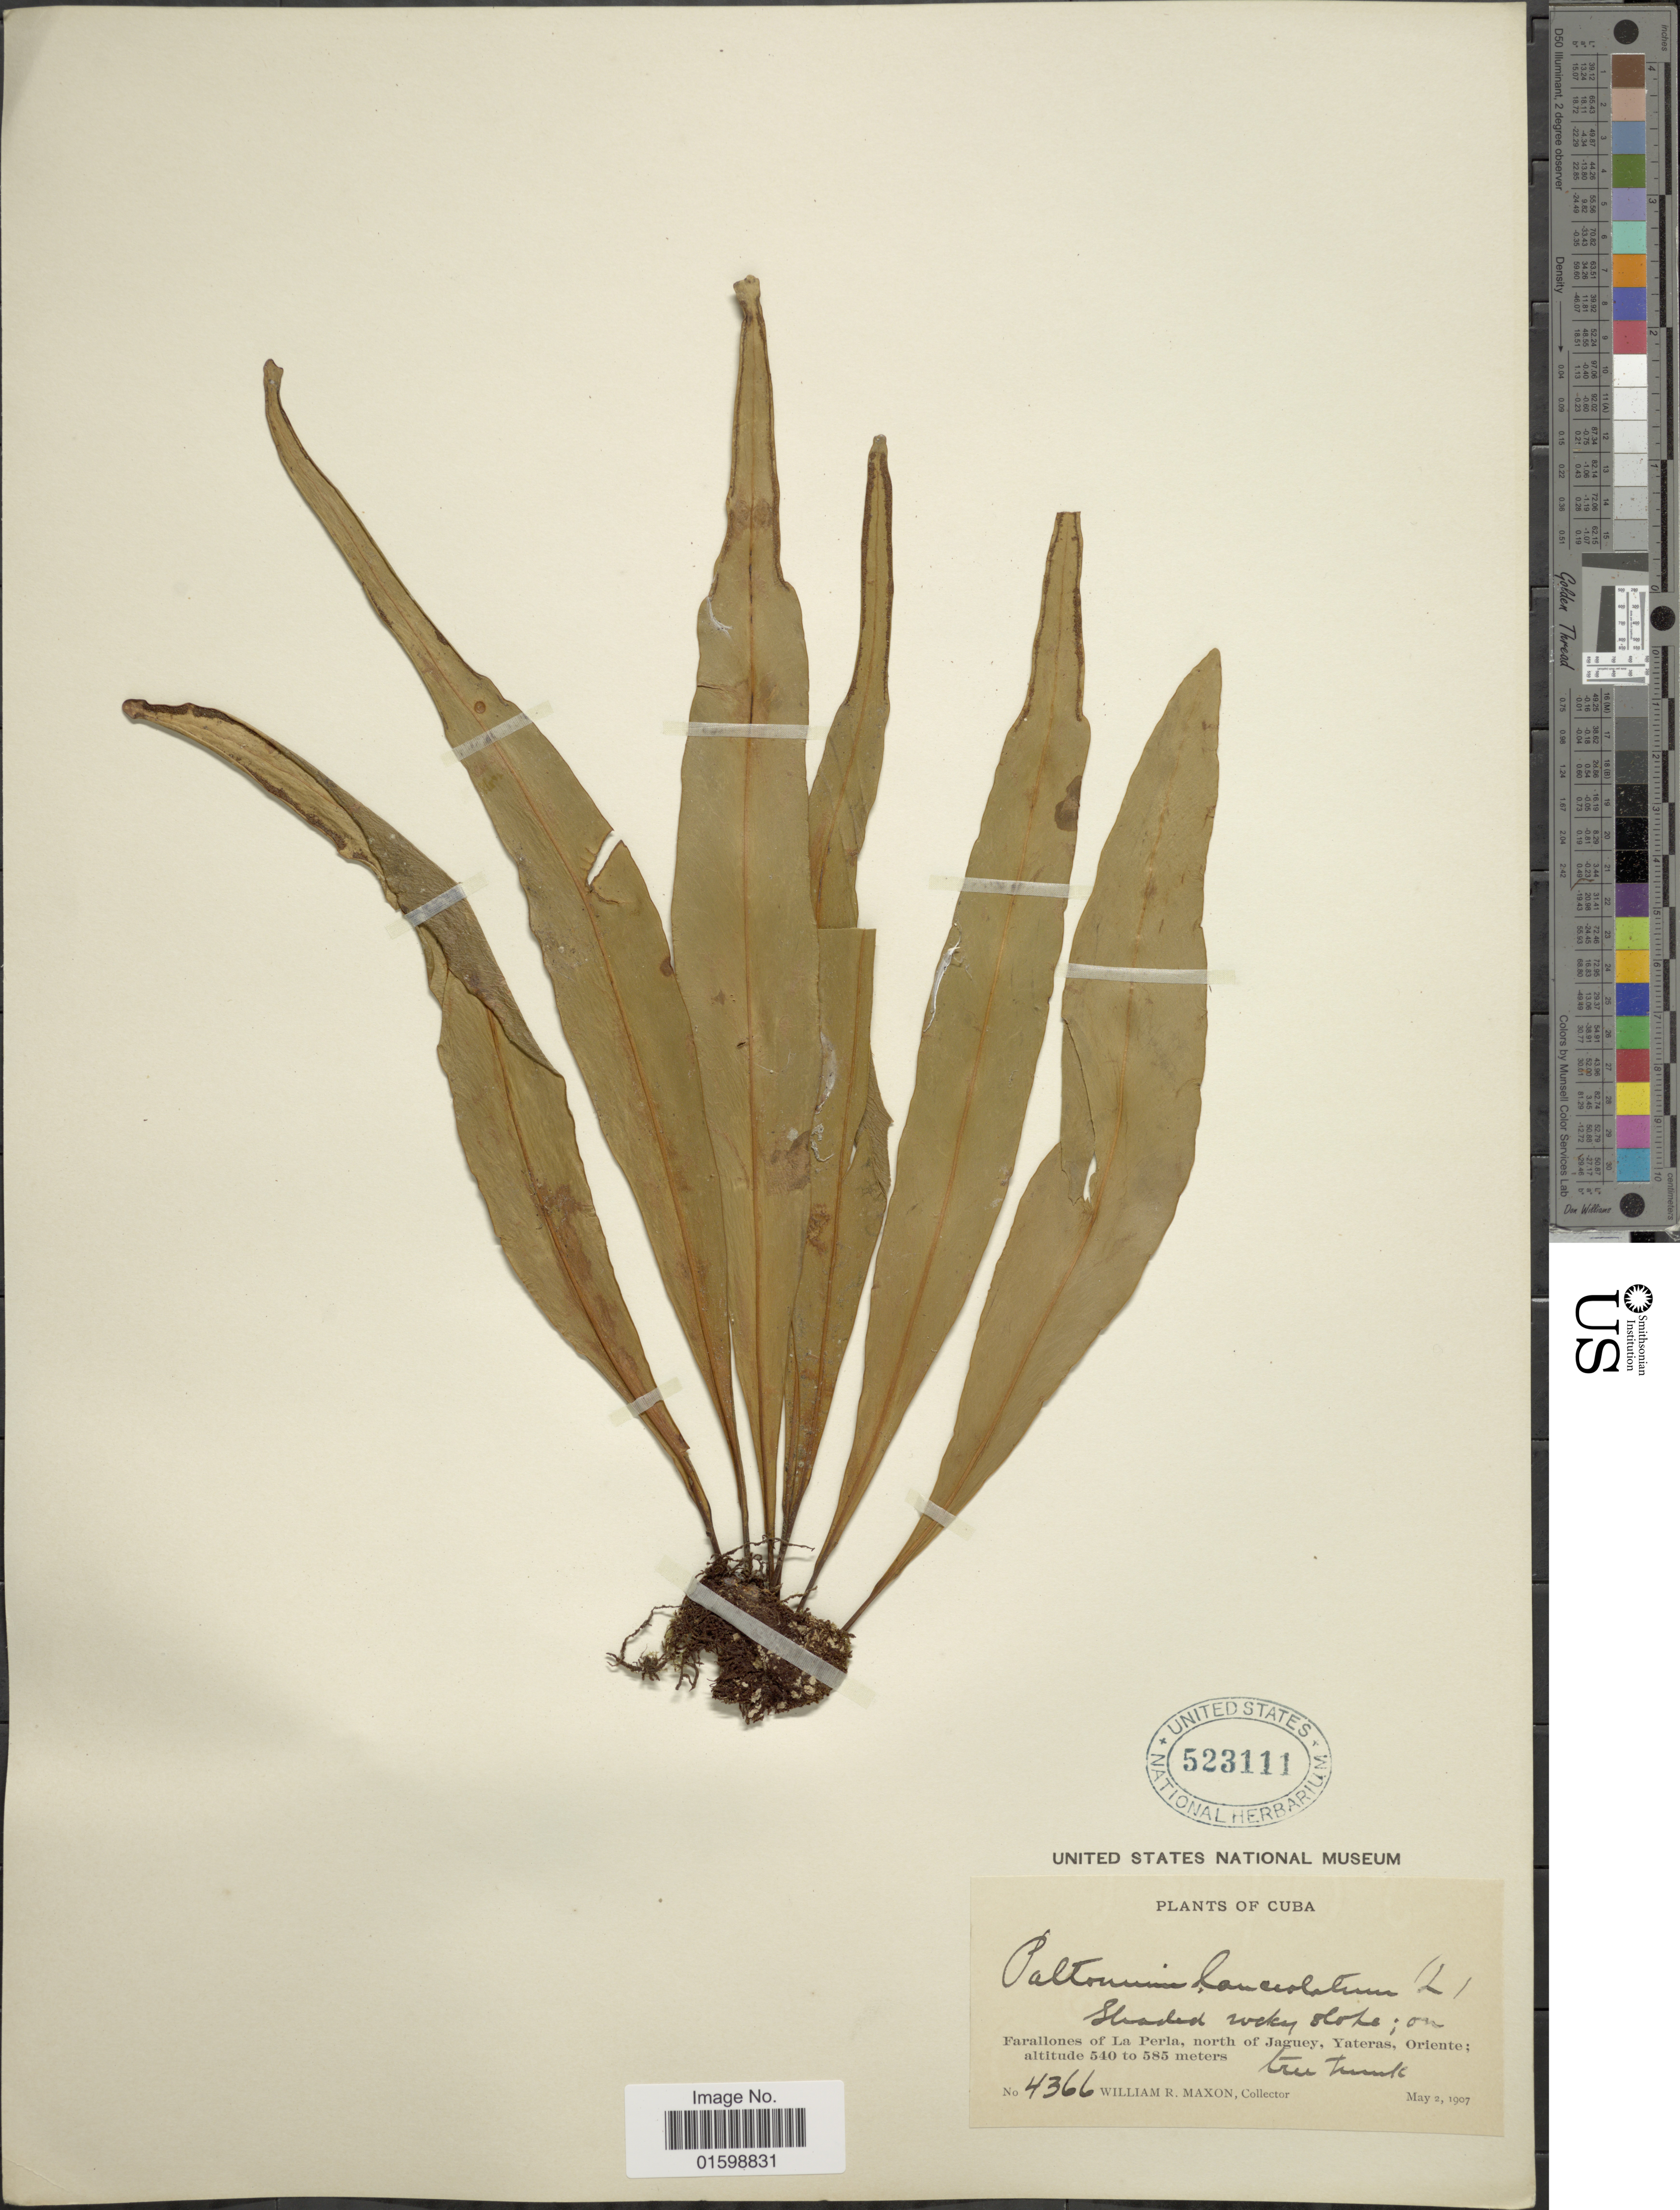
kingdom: Plantae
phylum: Tracheophyta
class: Polypodiopsida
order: Polypodiales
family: Polypodiaceae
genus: Pleopeltis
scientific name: Pleopeltis marginata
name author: A.R. Sm. & Tejero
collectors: W. R. Maxon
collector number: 4366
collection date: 1907-05-02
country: Cuba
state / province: Oriente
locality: Shaded rocky slope; on tree trunk, Farallones of La Perla, north of Jaguey, Yateras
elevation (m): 540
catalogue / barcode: US 523111